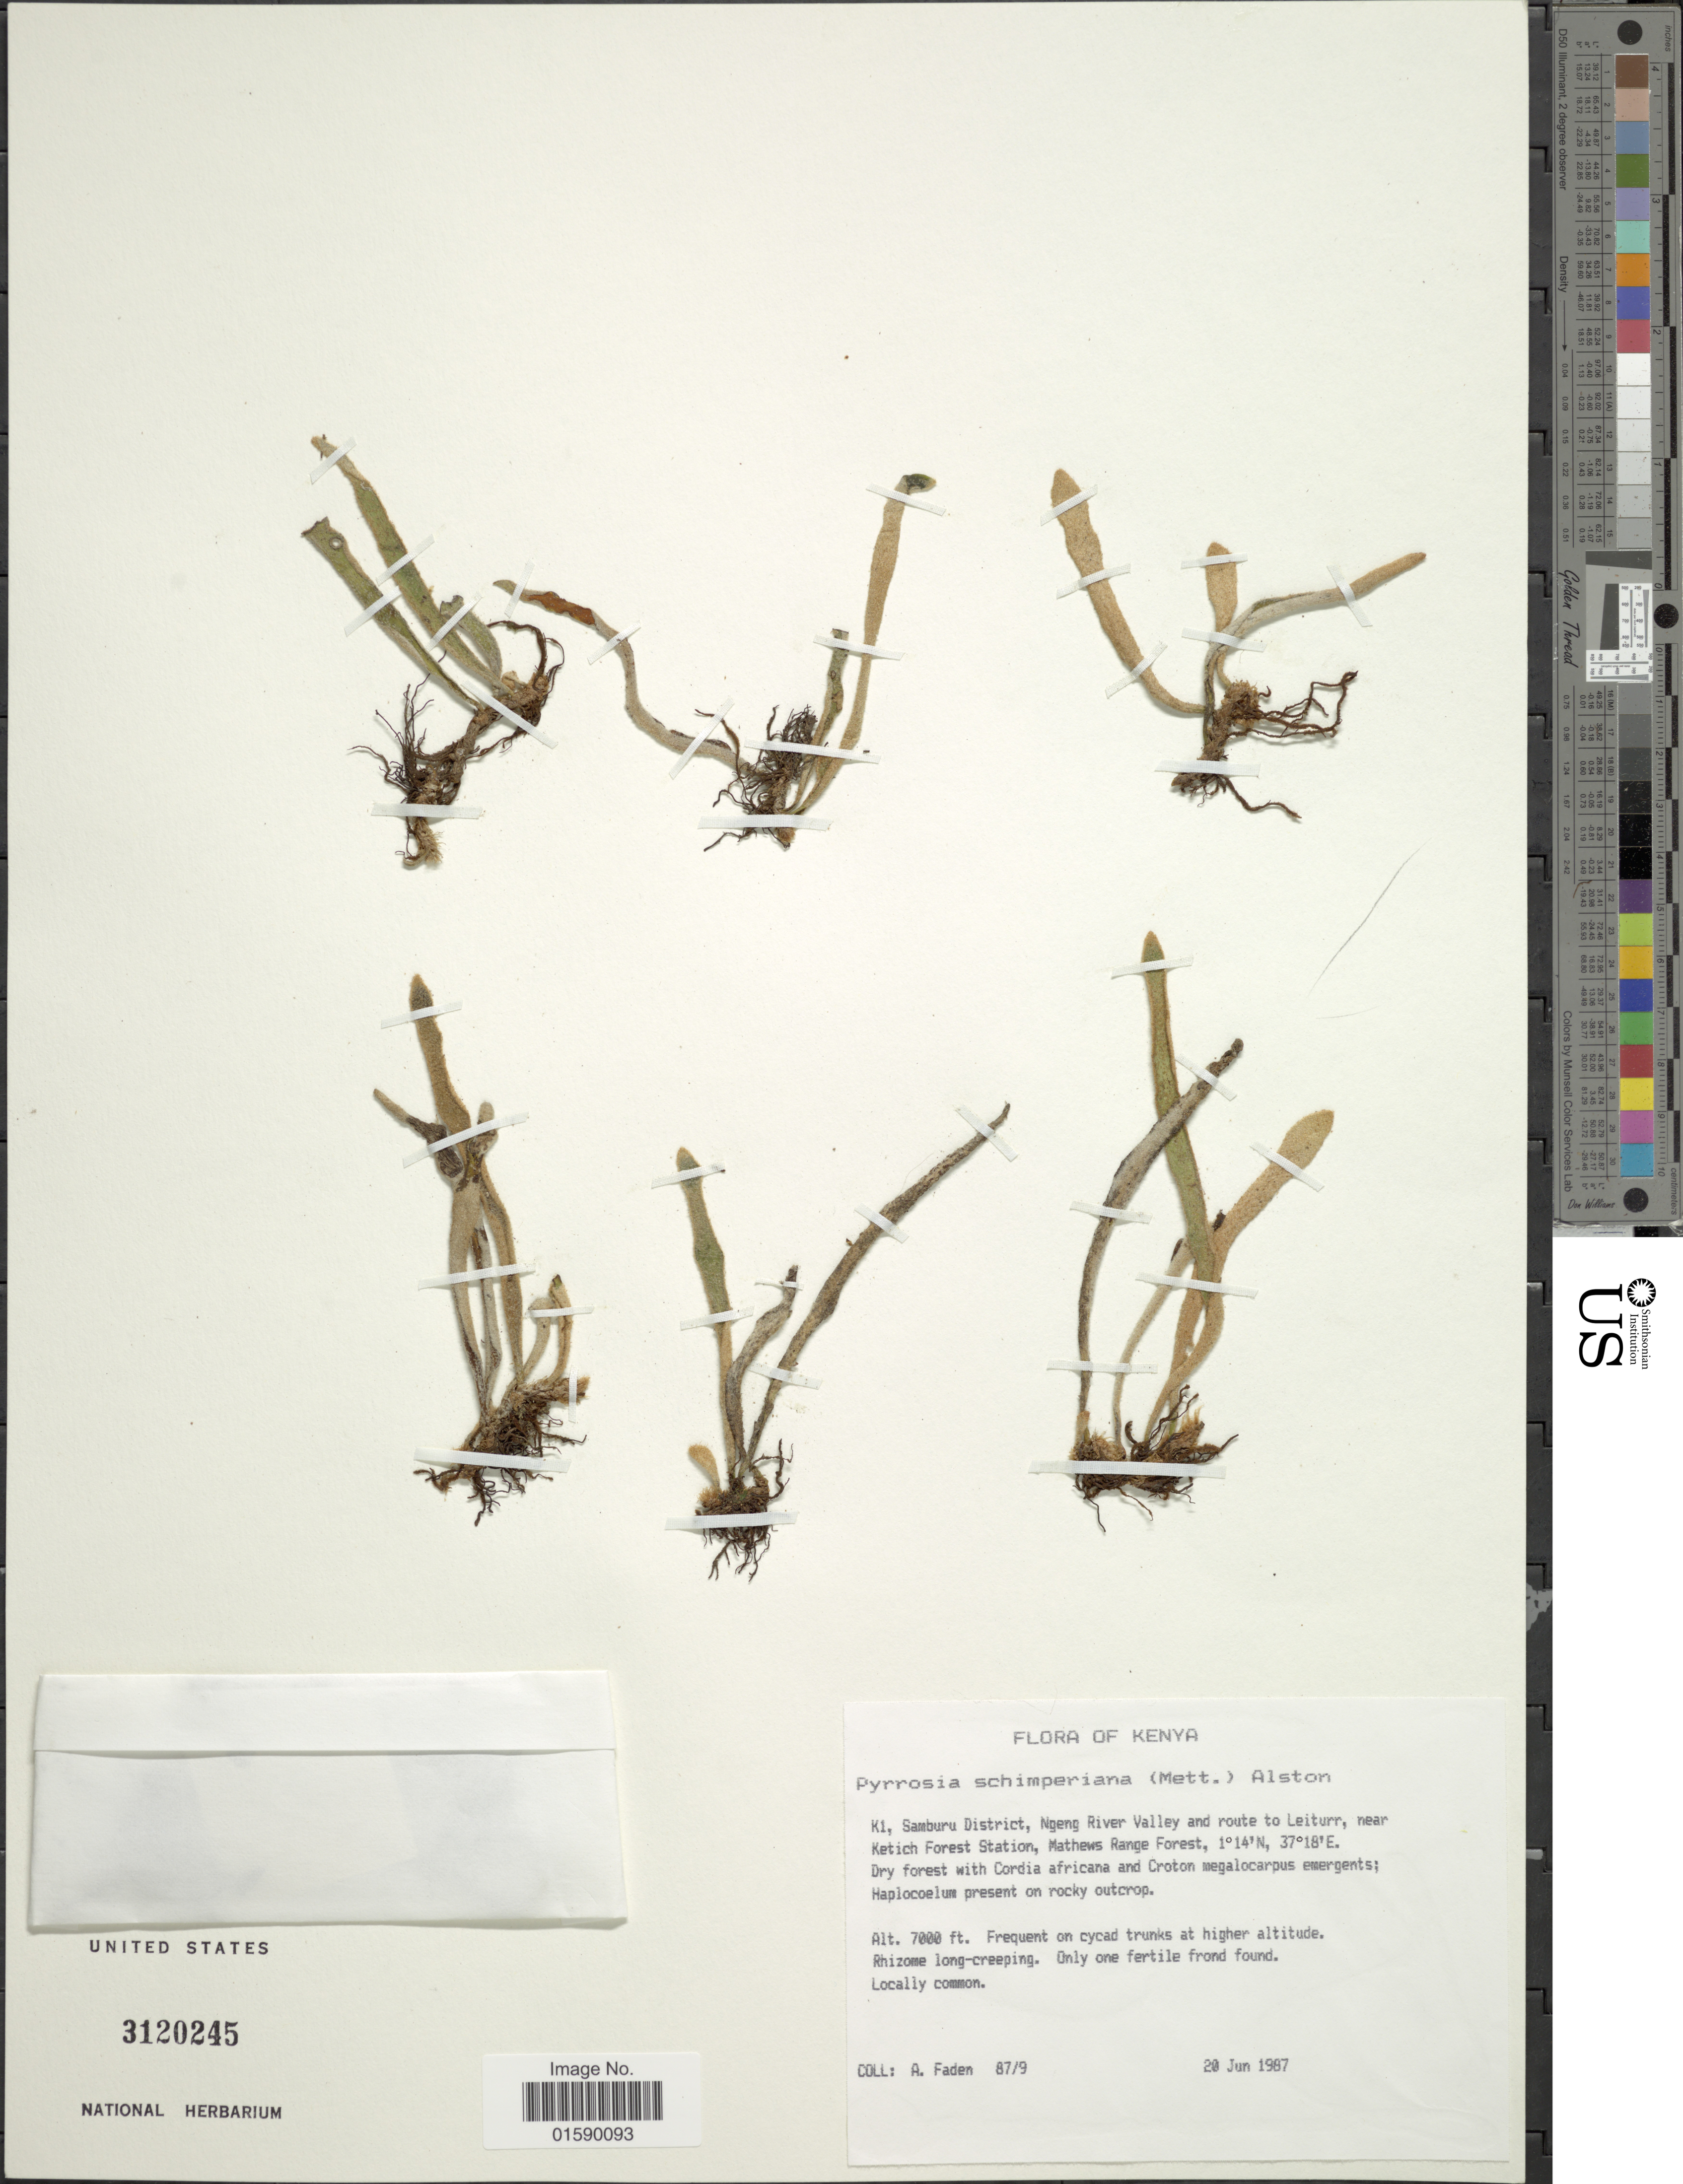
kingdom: Plantae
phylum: Tracheophyta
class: Polypodiopsida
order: Polypodiales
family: Polypodiaceae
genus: Pyrrosia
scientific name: Pyrrosia schimperiana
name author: (Mett. ex Kuhn) Alston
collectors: A. J. Faden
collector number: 87/9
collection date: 1987-06-20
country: Kenya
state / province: Samburu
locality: Kenya, KI, Samburu District, Ngeng River Valley and route to Leiturr, near Ketich Forest station, Mathews Range Forest.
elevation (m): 2134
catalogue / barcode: US 3120245